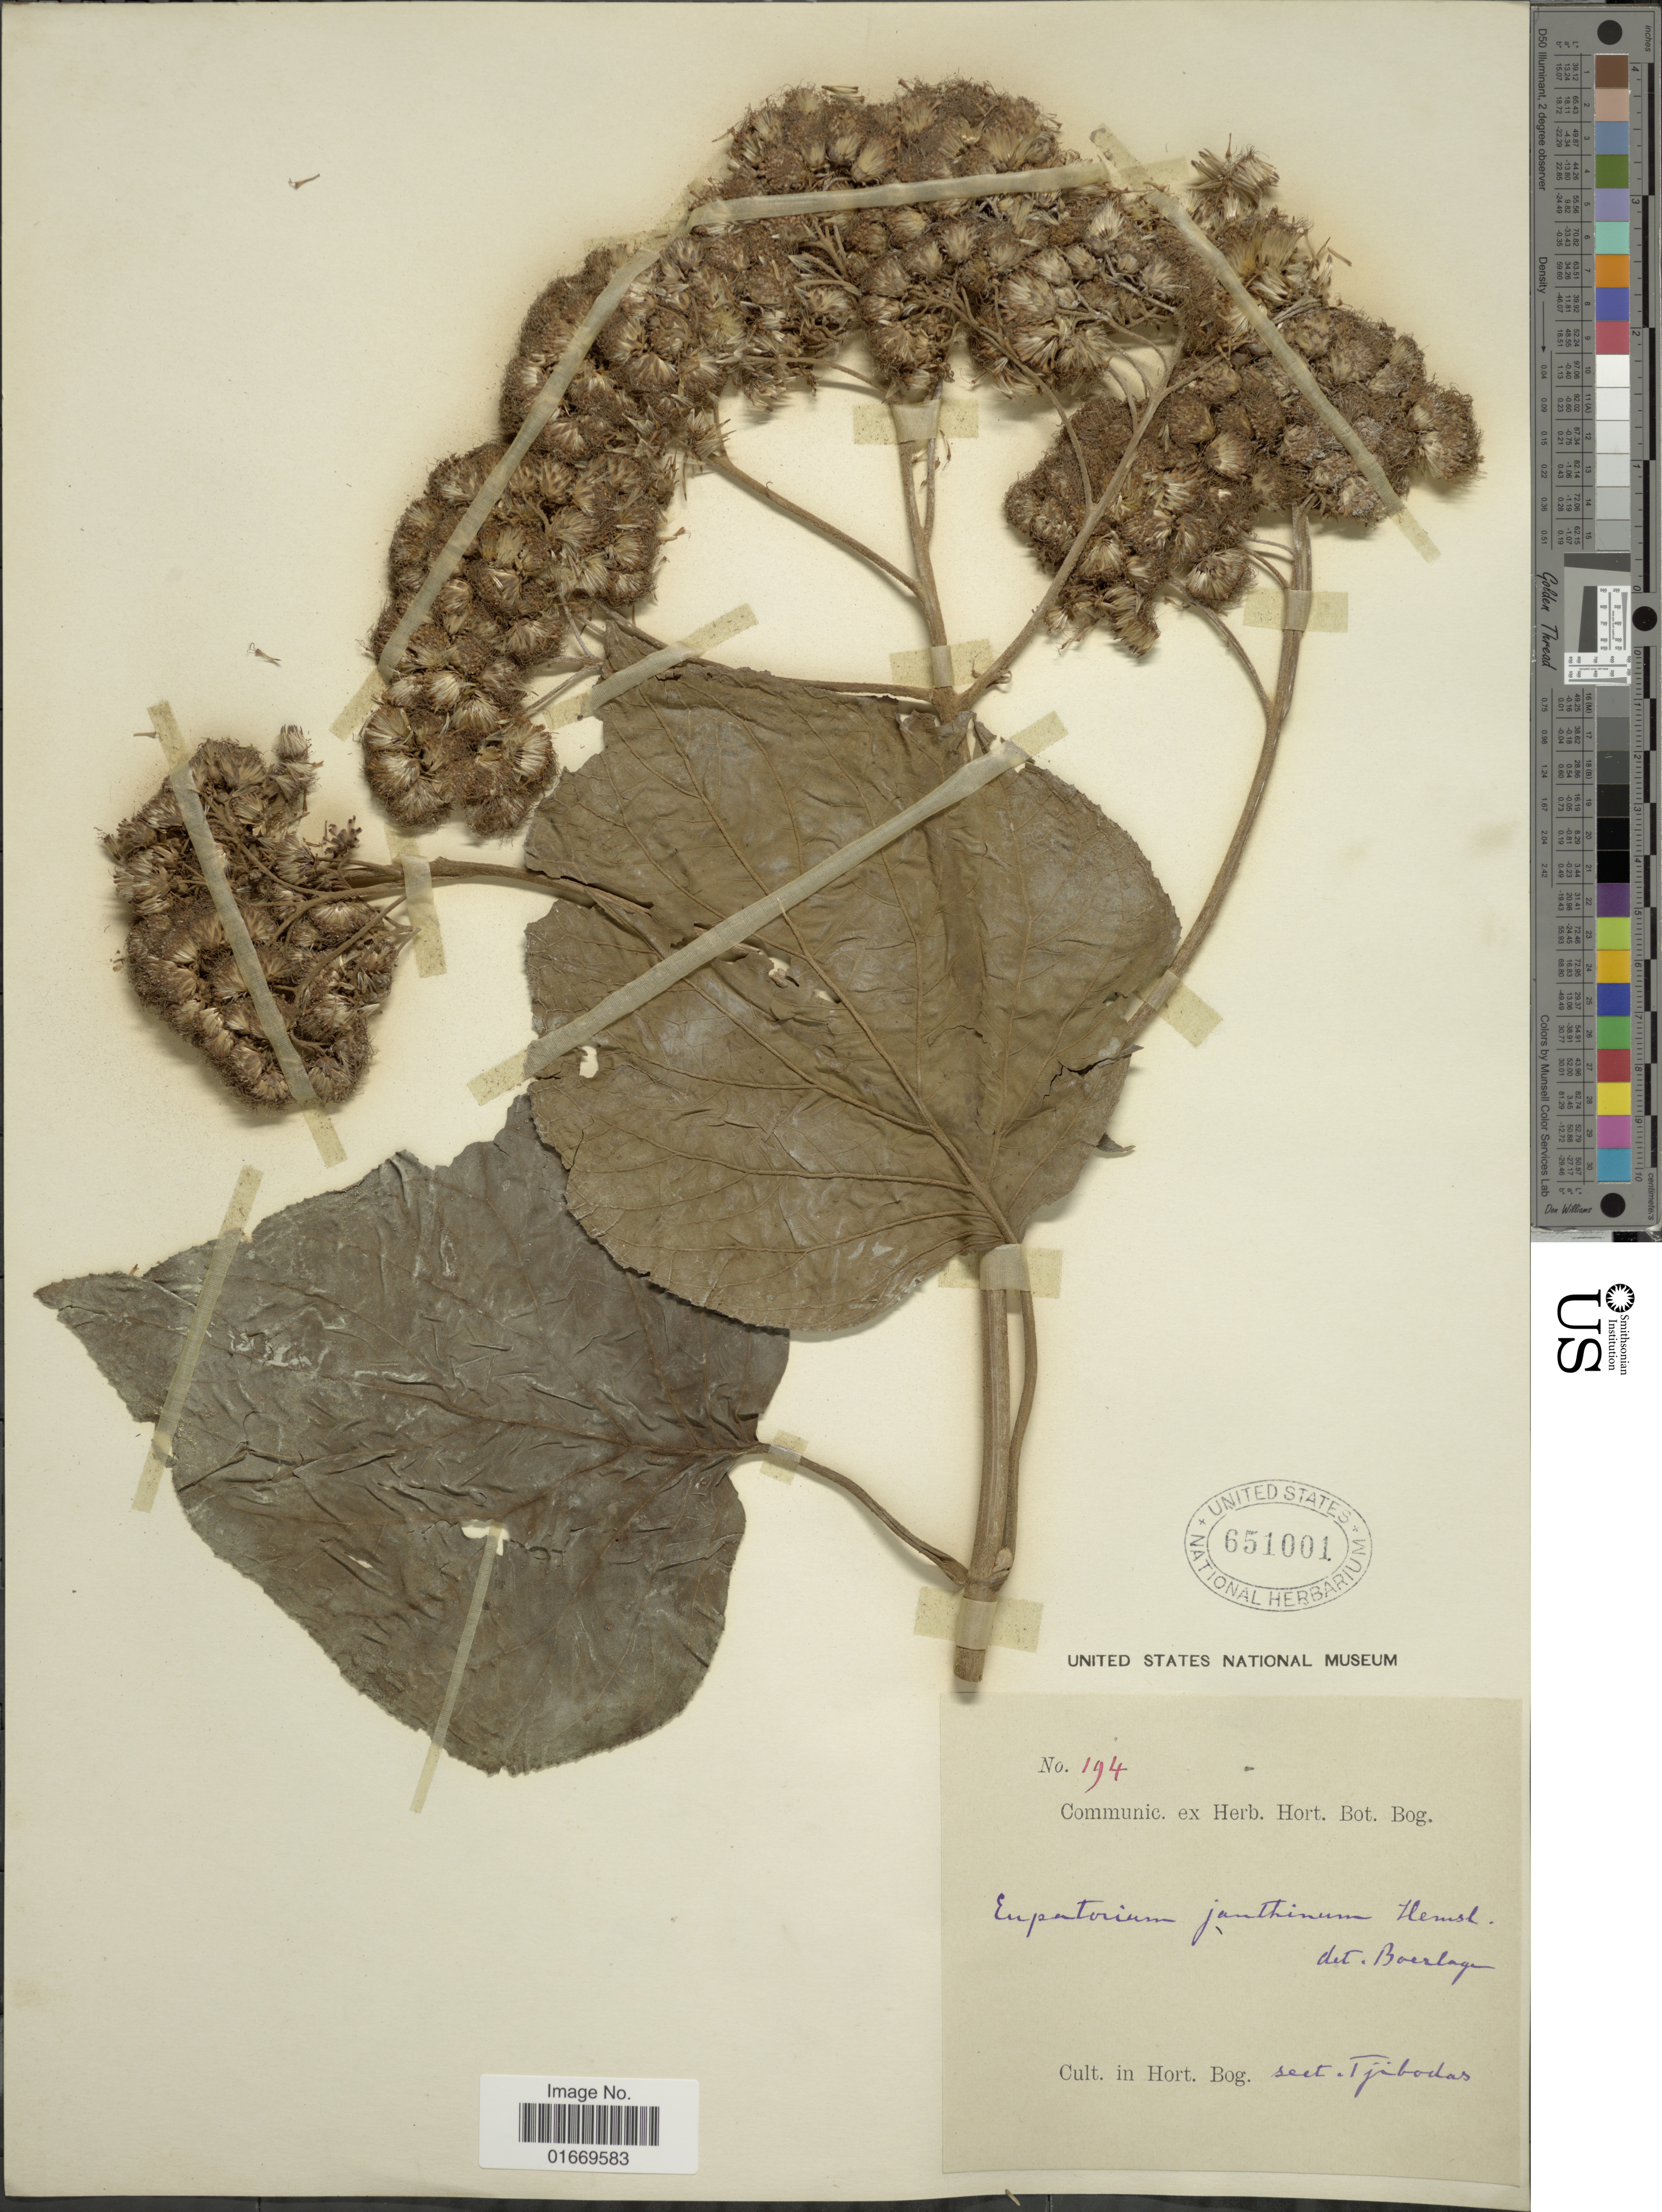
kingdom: Plantae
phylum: Tracheophyta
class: Magnoliopsida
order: Asterales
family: Asteraceae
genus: Bartlettina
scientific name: Bartlettina sp.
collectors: ex herb. Hort. Bot. Bog.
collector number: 194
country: Indonesia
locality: In Hort. Bog. sect Tjibodas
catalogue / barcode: US 651001